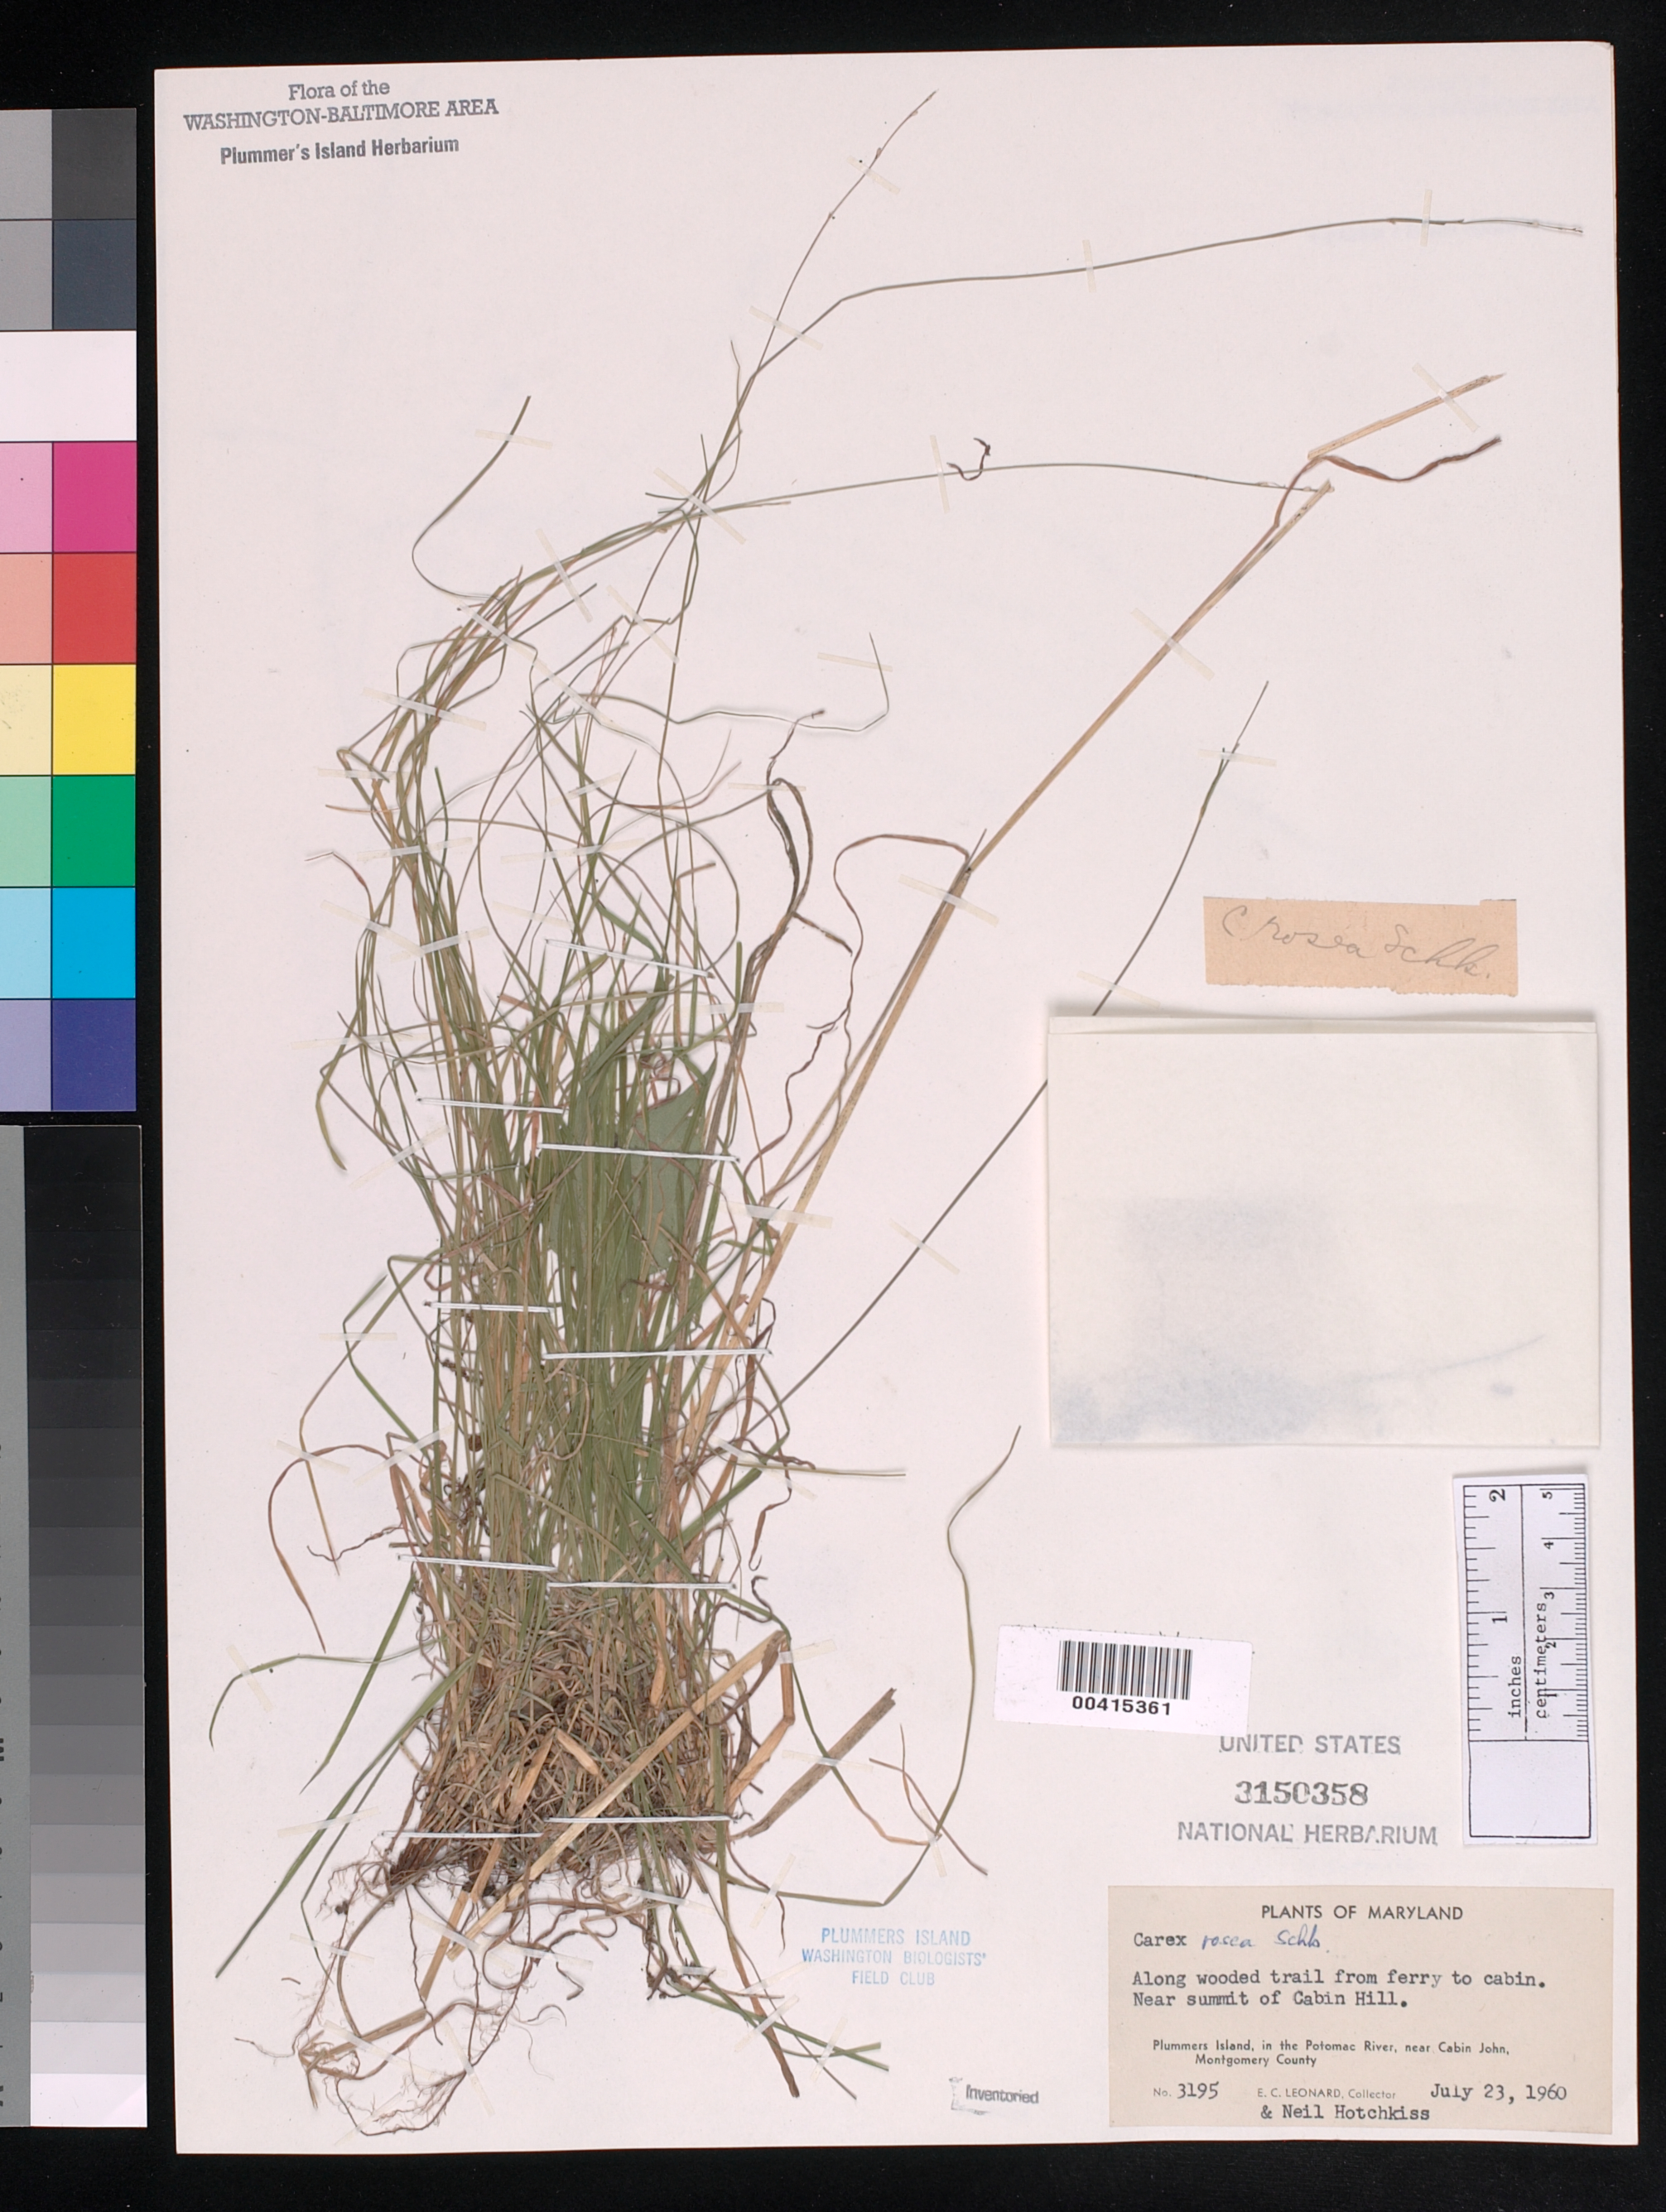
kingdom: Plantae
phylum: Tracheophyta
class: Liliopsida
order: Poales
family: Cyperaceae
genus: Carex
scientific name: Carex rosea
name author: Willd.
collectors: E. C. Leonard & N. Hotchkiss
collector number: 3195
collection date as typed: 23 Jul 1960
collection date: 1960-07-23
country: United States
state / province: Maryland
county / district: Montgomery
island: Plummers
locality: Plummer's Island; along trail from ferry to cabin. Near summit of Cabin Hill. Plummers Island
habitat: Wooded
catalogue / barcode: US 3150358